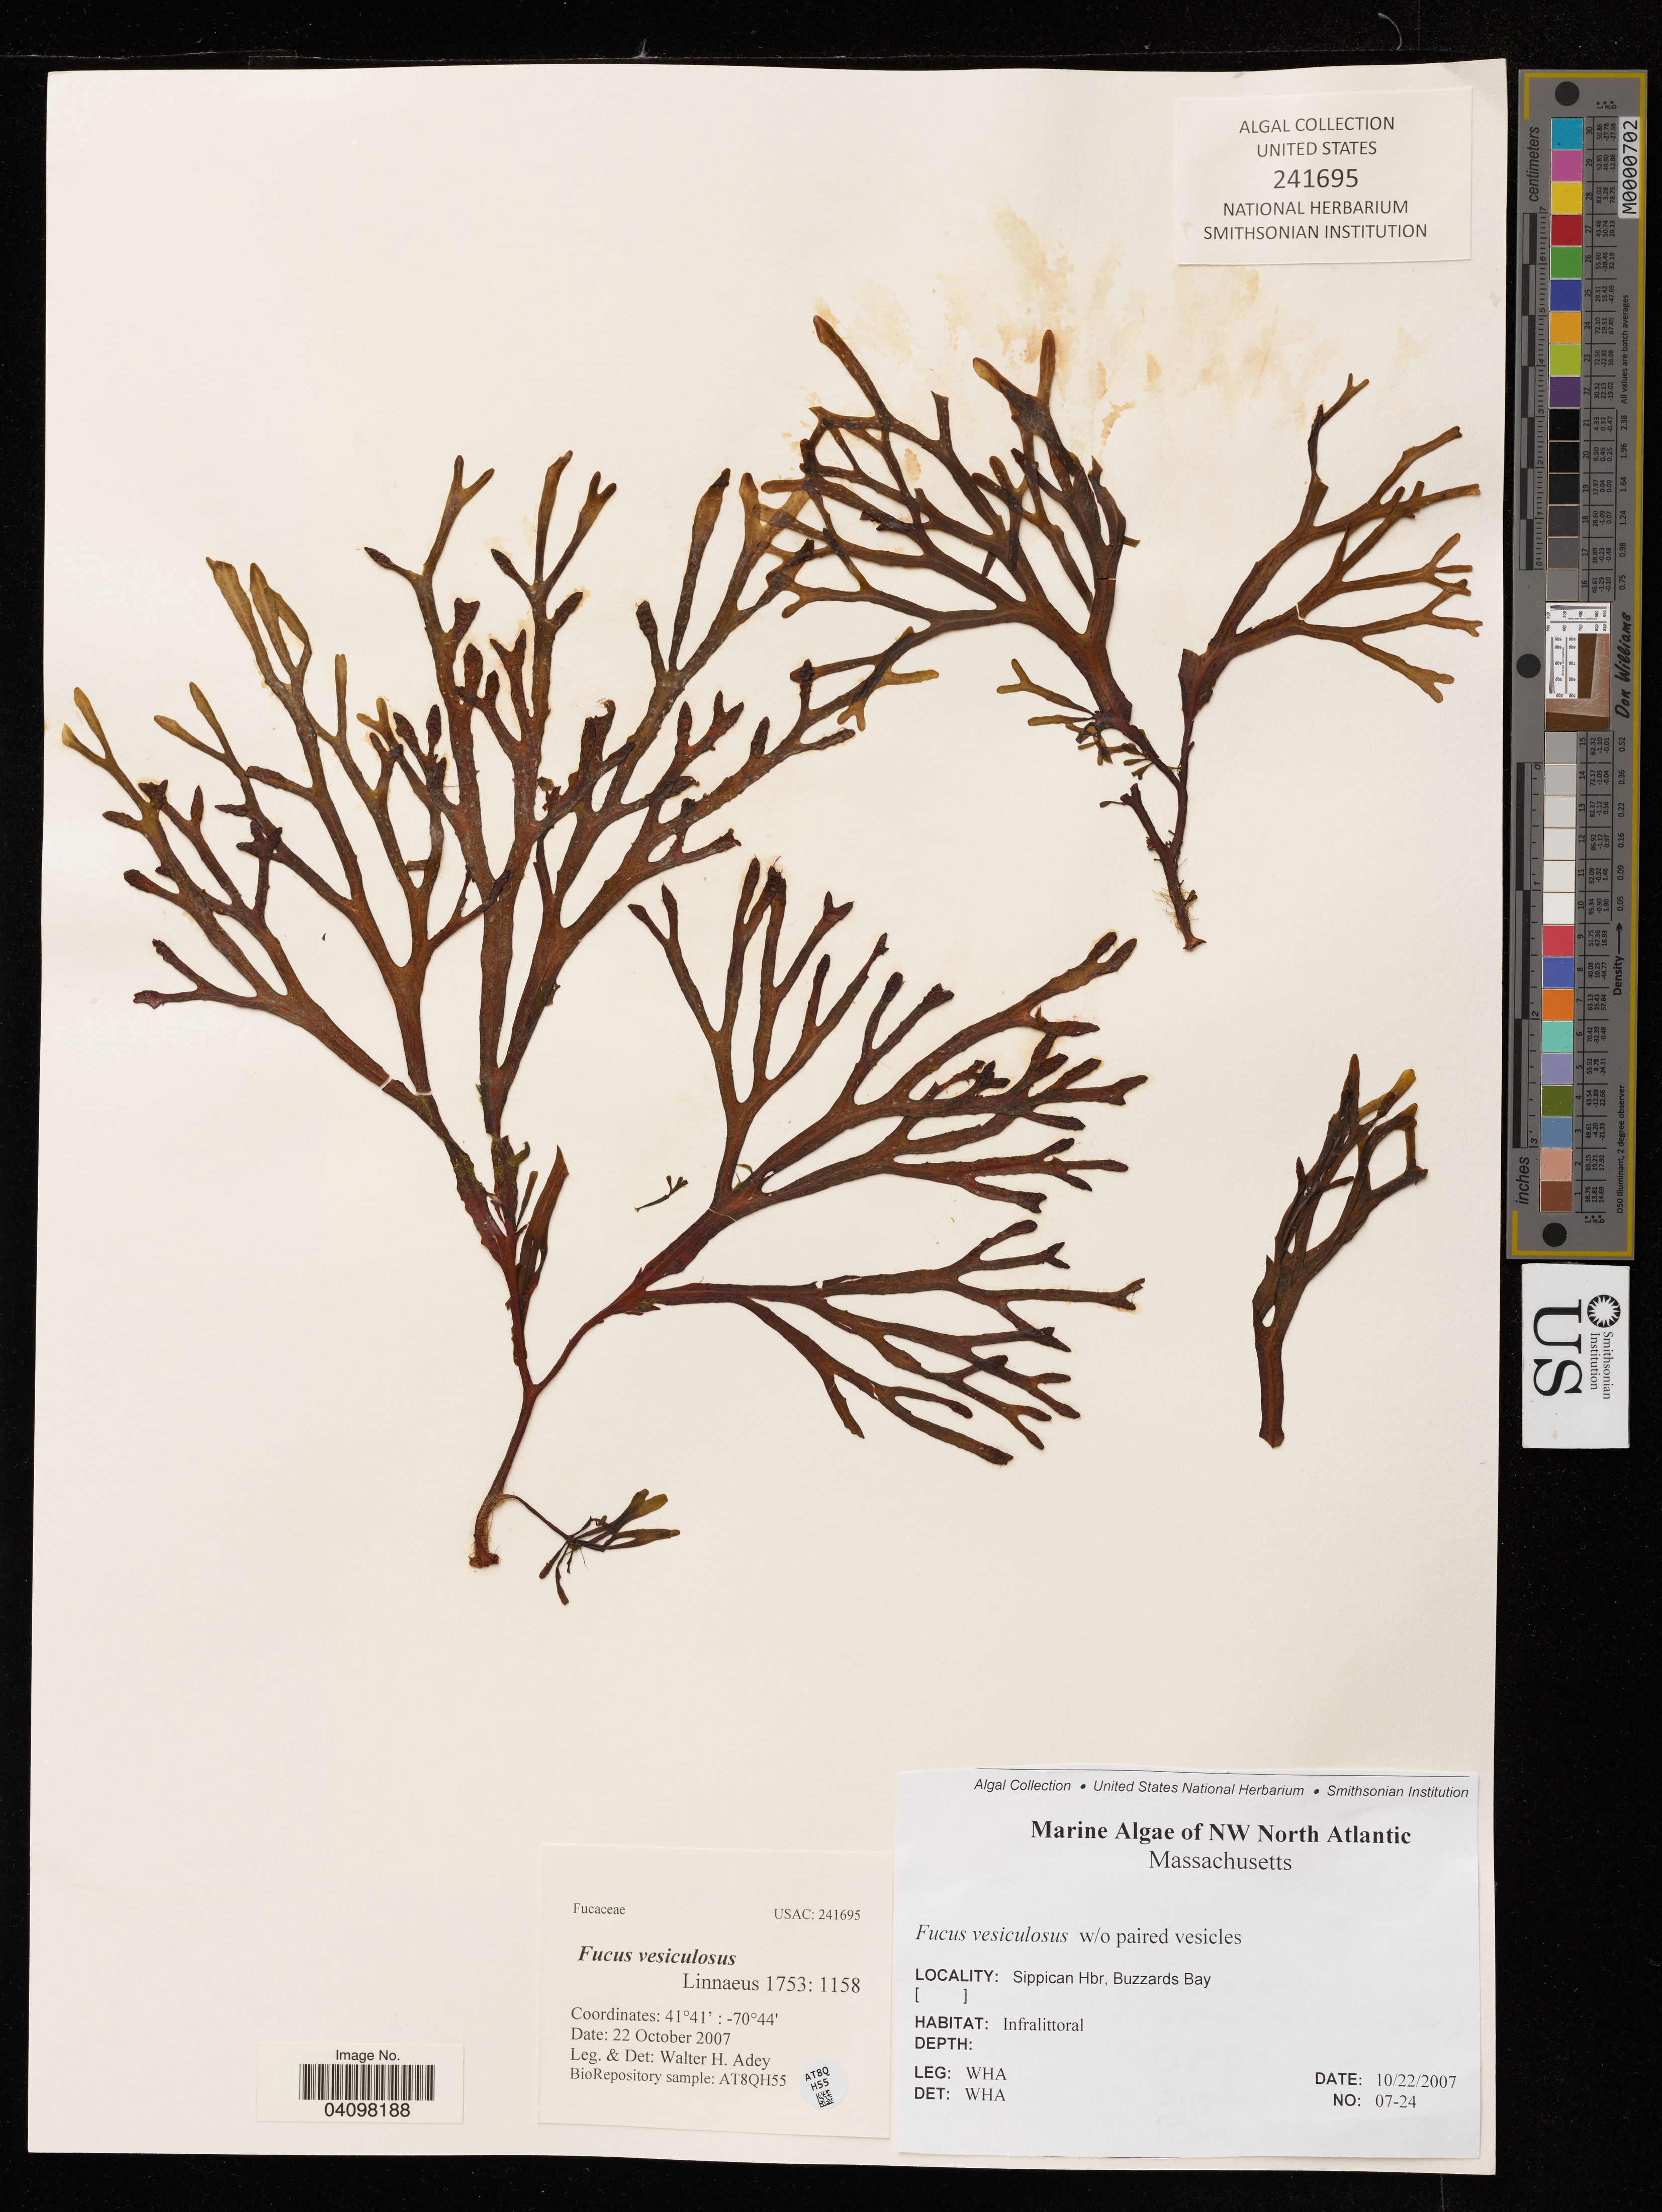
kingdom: Chromista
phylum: Ochrophyta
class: Phaeophyceae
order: Fucales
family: Fucaceae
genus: Fucus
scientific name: Fucus vesiculosus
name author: L.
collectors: W. H. Adey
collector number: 07-24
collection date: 2007-10-22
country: United States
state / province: Massachusetts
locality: Sippican Hbr, Buzzards Bay.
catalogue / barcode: US 241695